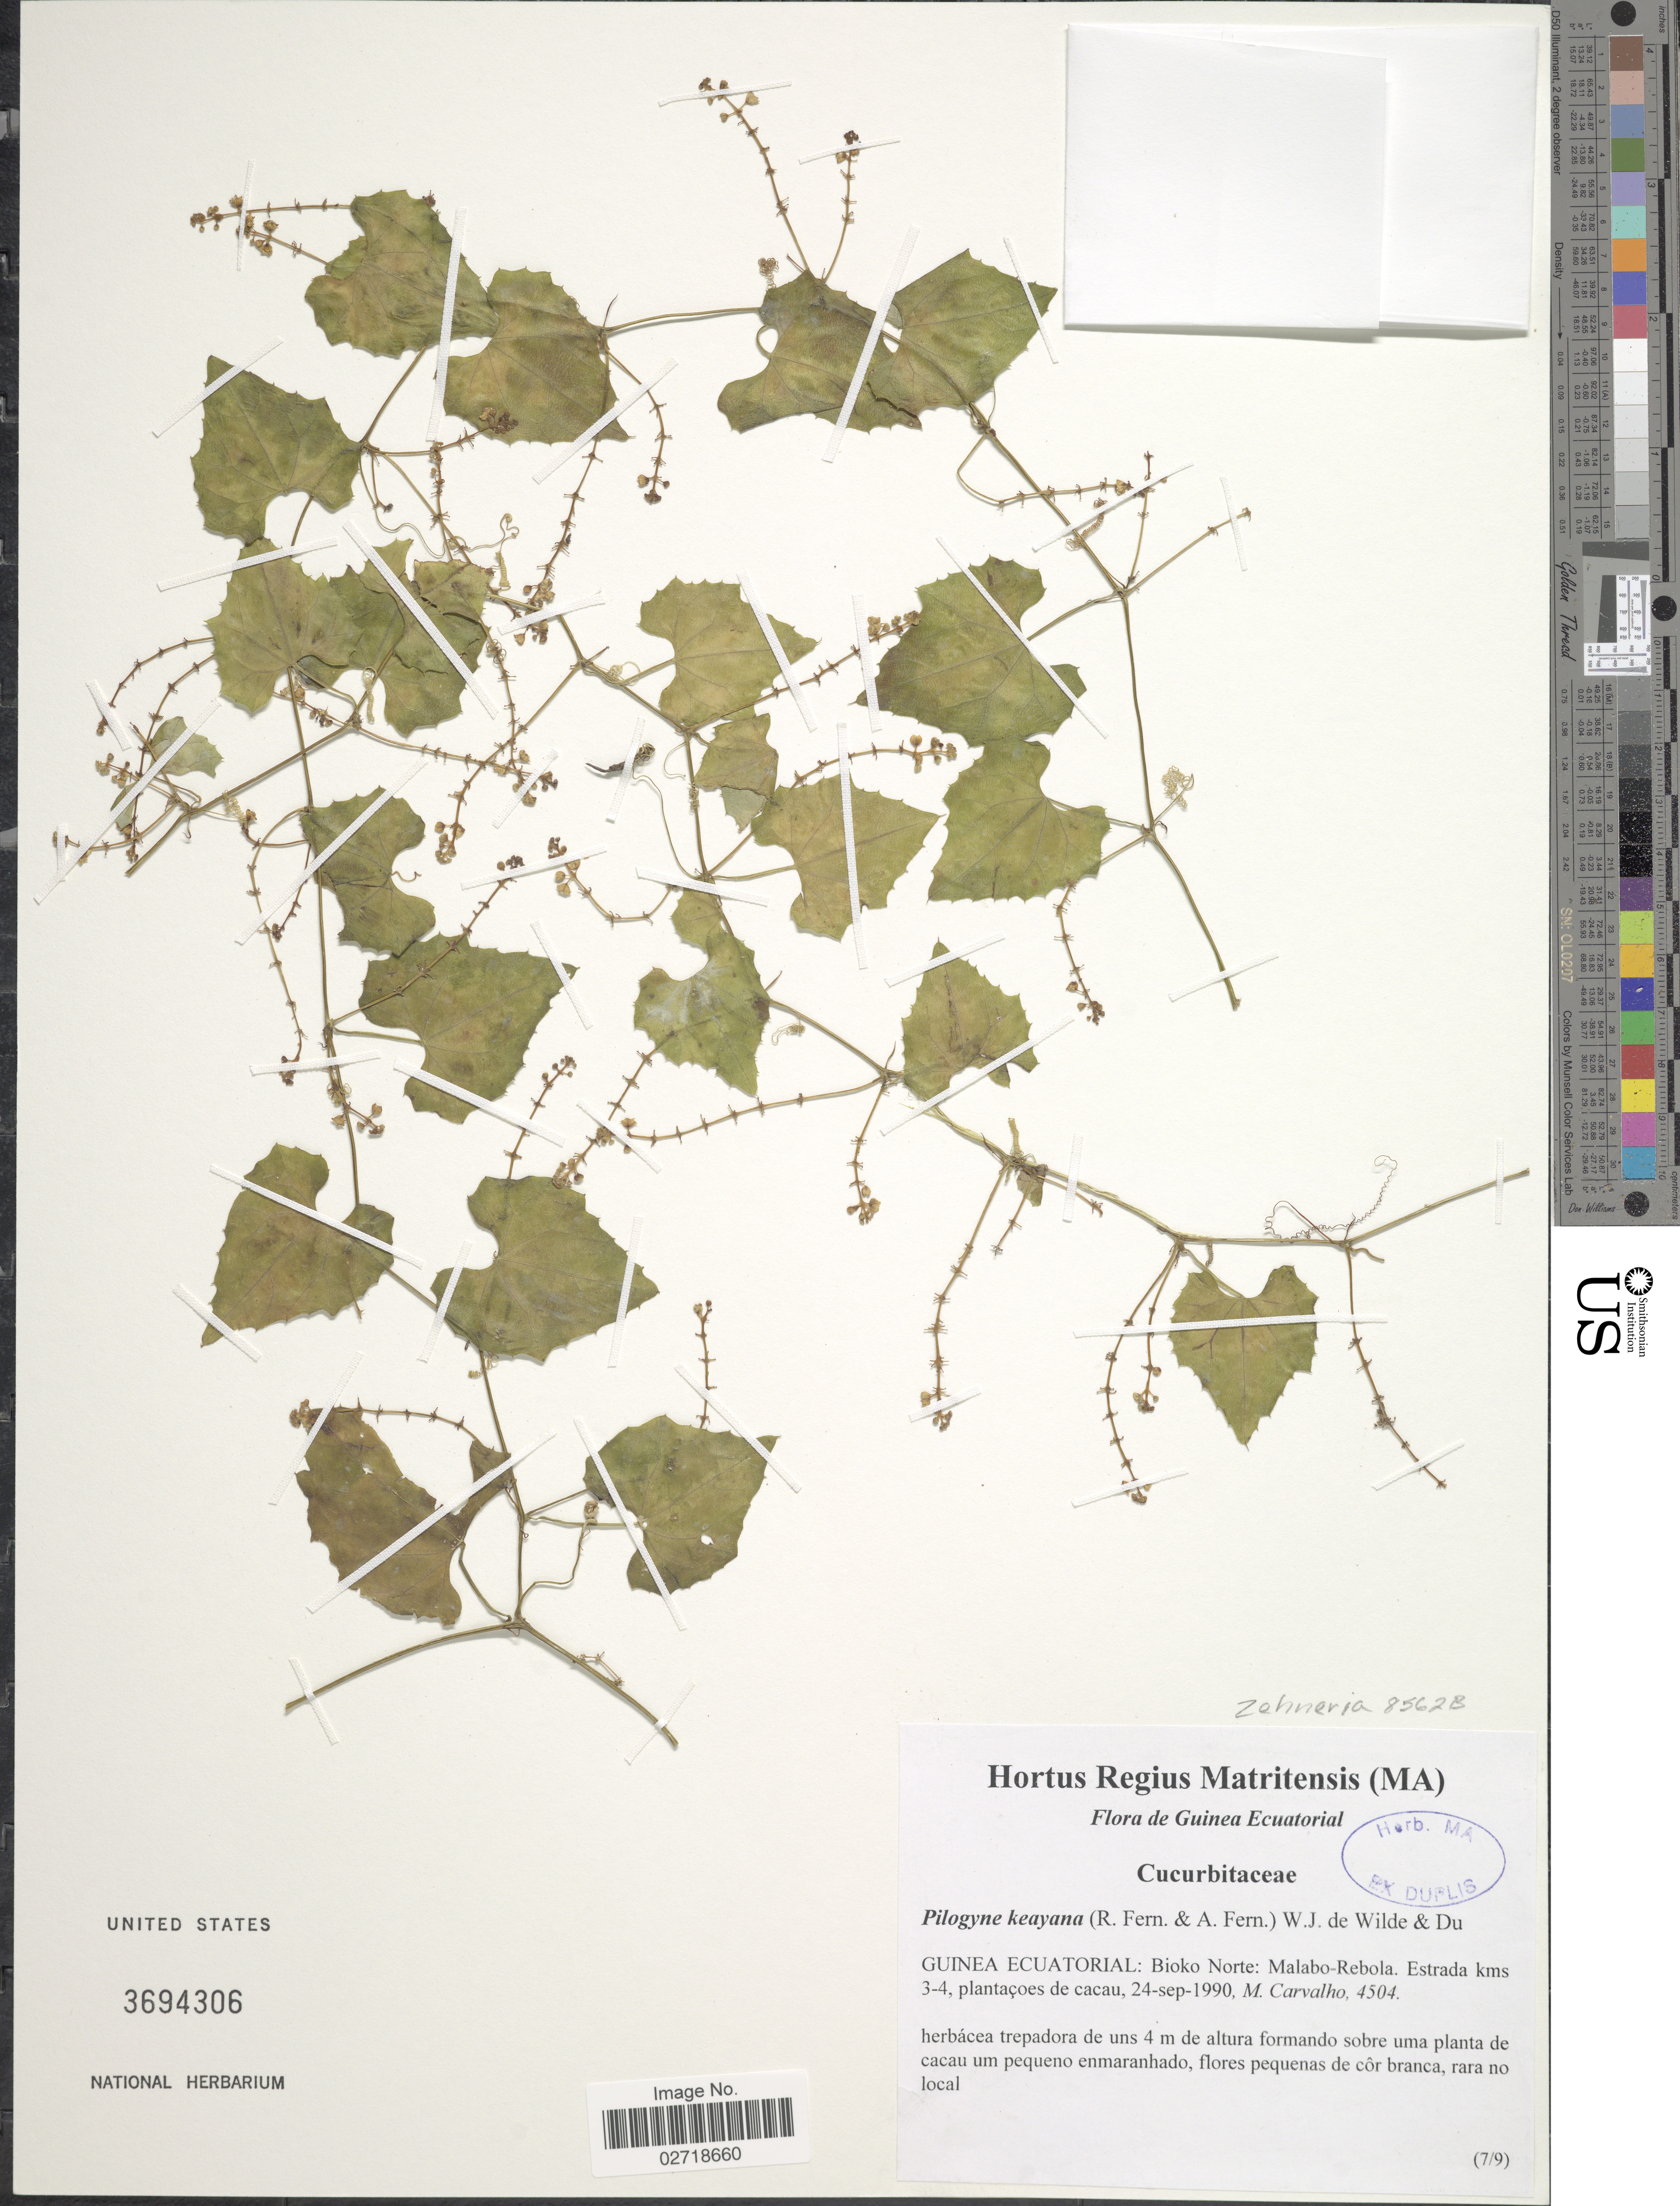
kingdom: Plantae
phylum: Tracheophyta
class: Magnoliopsida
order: Cucurbitales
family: Cucurbitaceae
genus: Zehneria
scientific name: Zehneria keayana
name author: A. Fern. & R. Fern.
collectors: M. Carvalho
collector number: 4504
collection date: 1990-09-24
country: Equatorial Guinea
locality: Guinea Ecuarorial: Bioko Norte: Malabo-Rebola, Estrada kms 3-4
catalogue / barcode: US 3694306